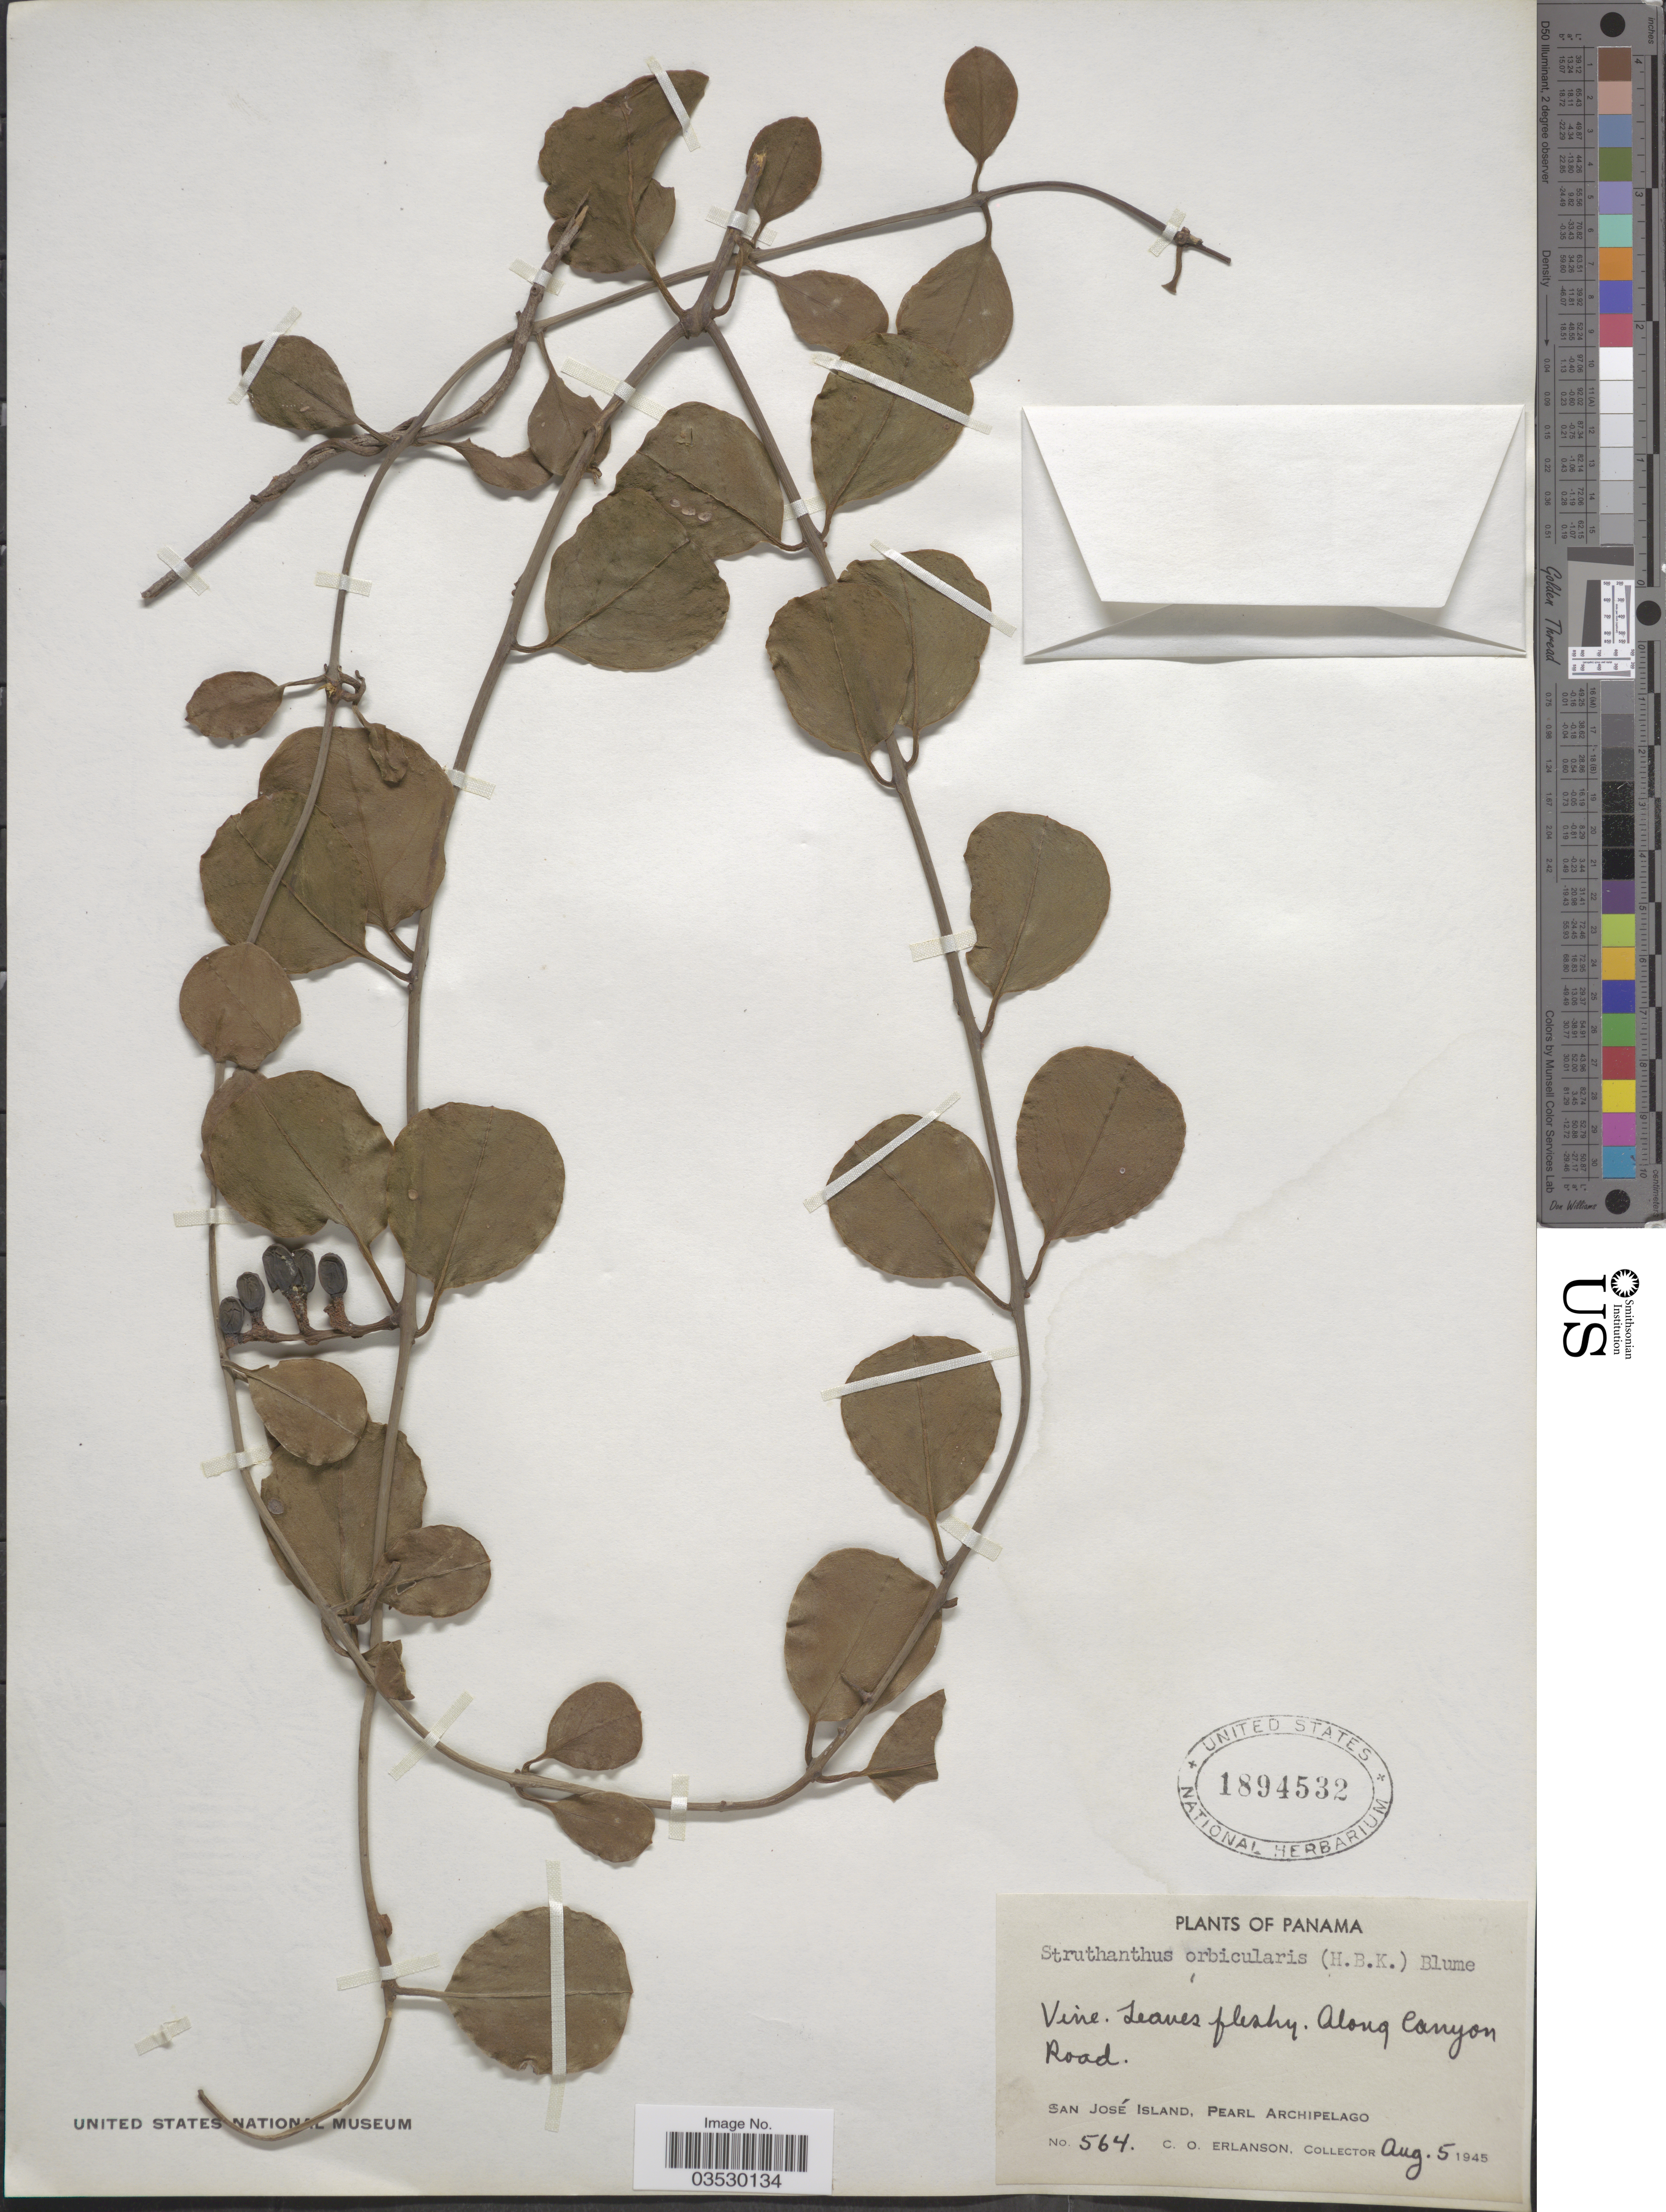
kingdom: Plantae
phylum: Tracheophyta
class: Magnoliopsida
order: Santalales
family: Loranthaceae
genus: Struthanthus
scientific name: Struthanthus orbicularis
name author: (Kunth) Blume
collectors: C. O. Erlanson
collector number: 564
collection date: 1945-08-05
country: Panama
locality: San José Island, Pearl Archipelago.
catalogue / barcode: US 1894532